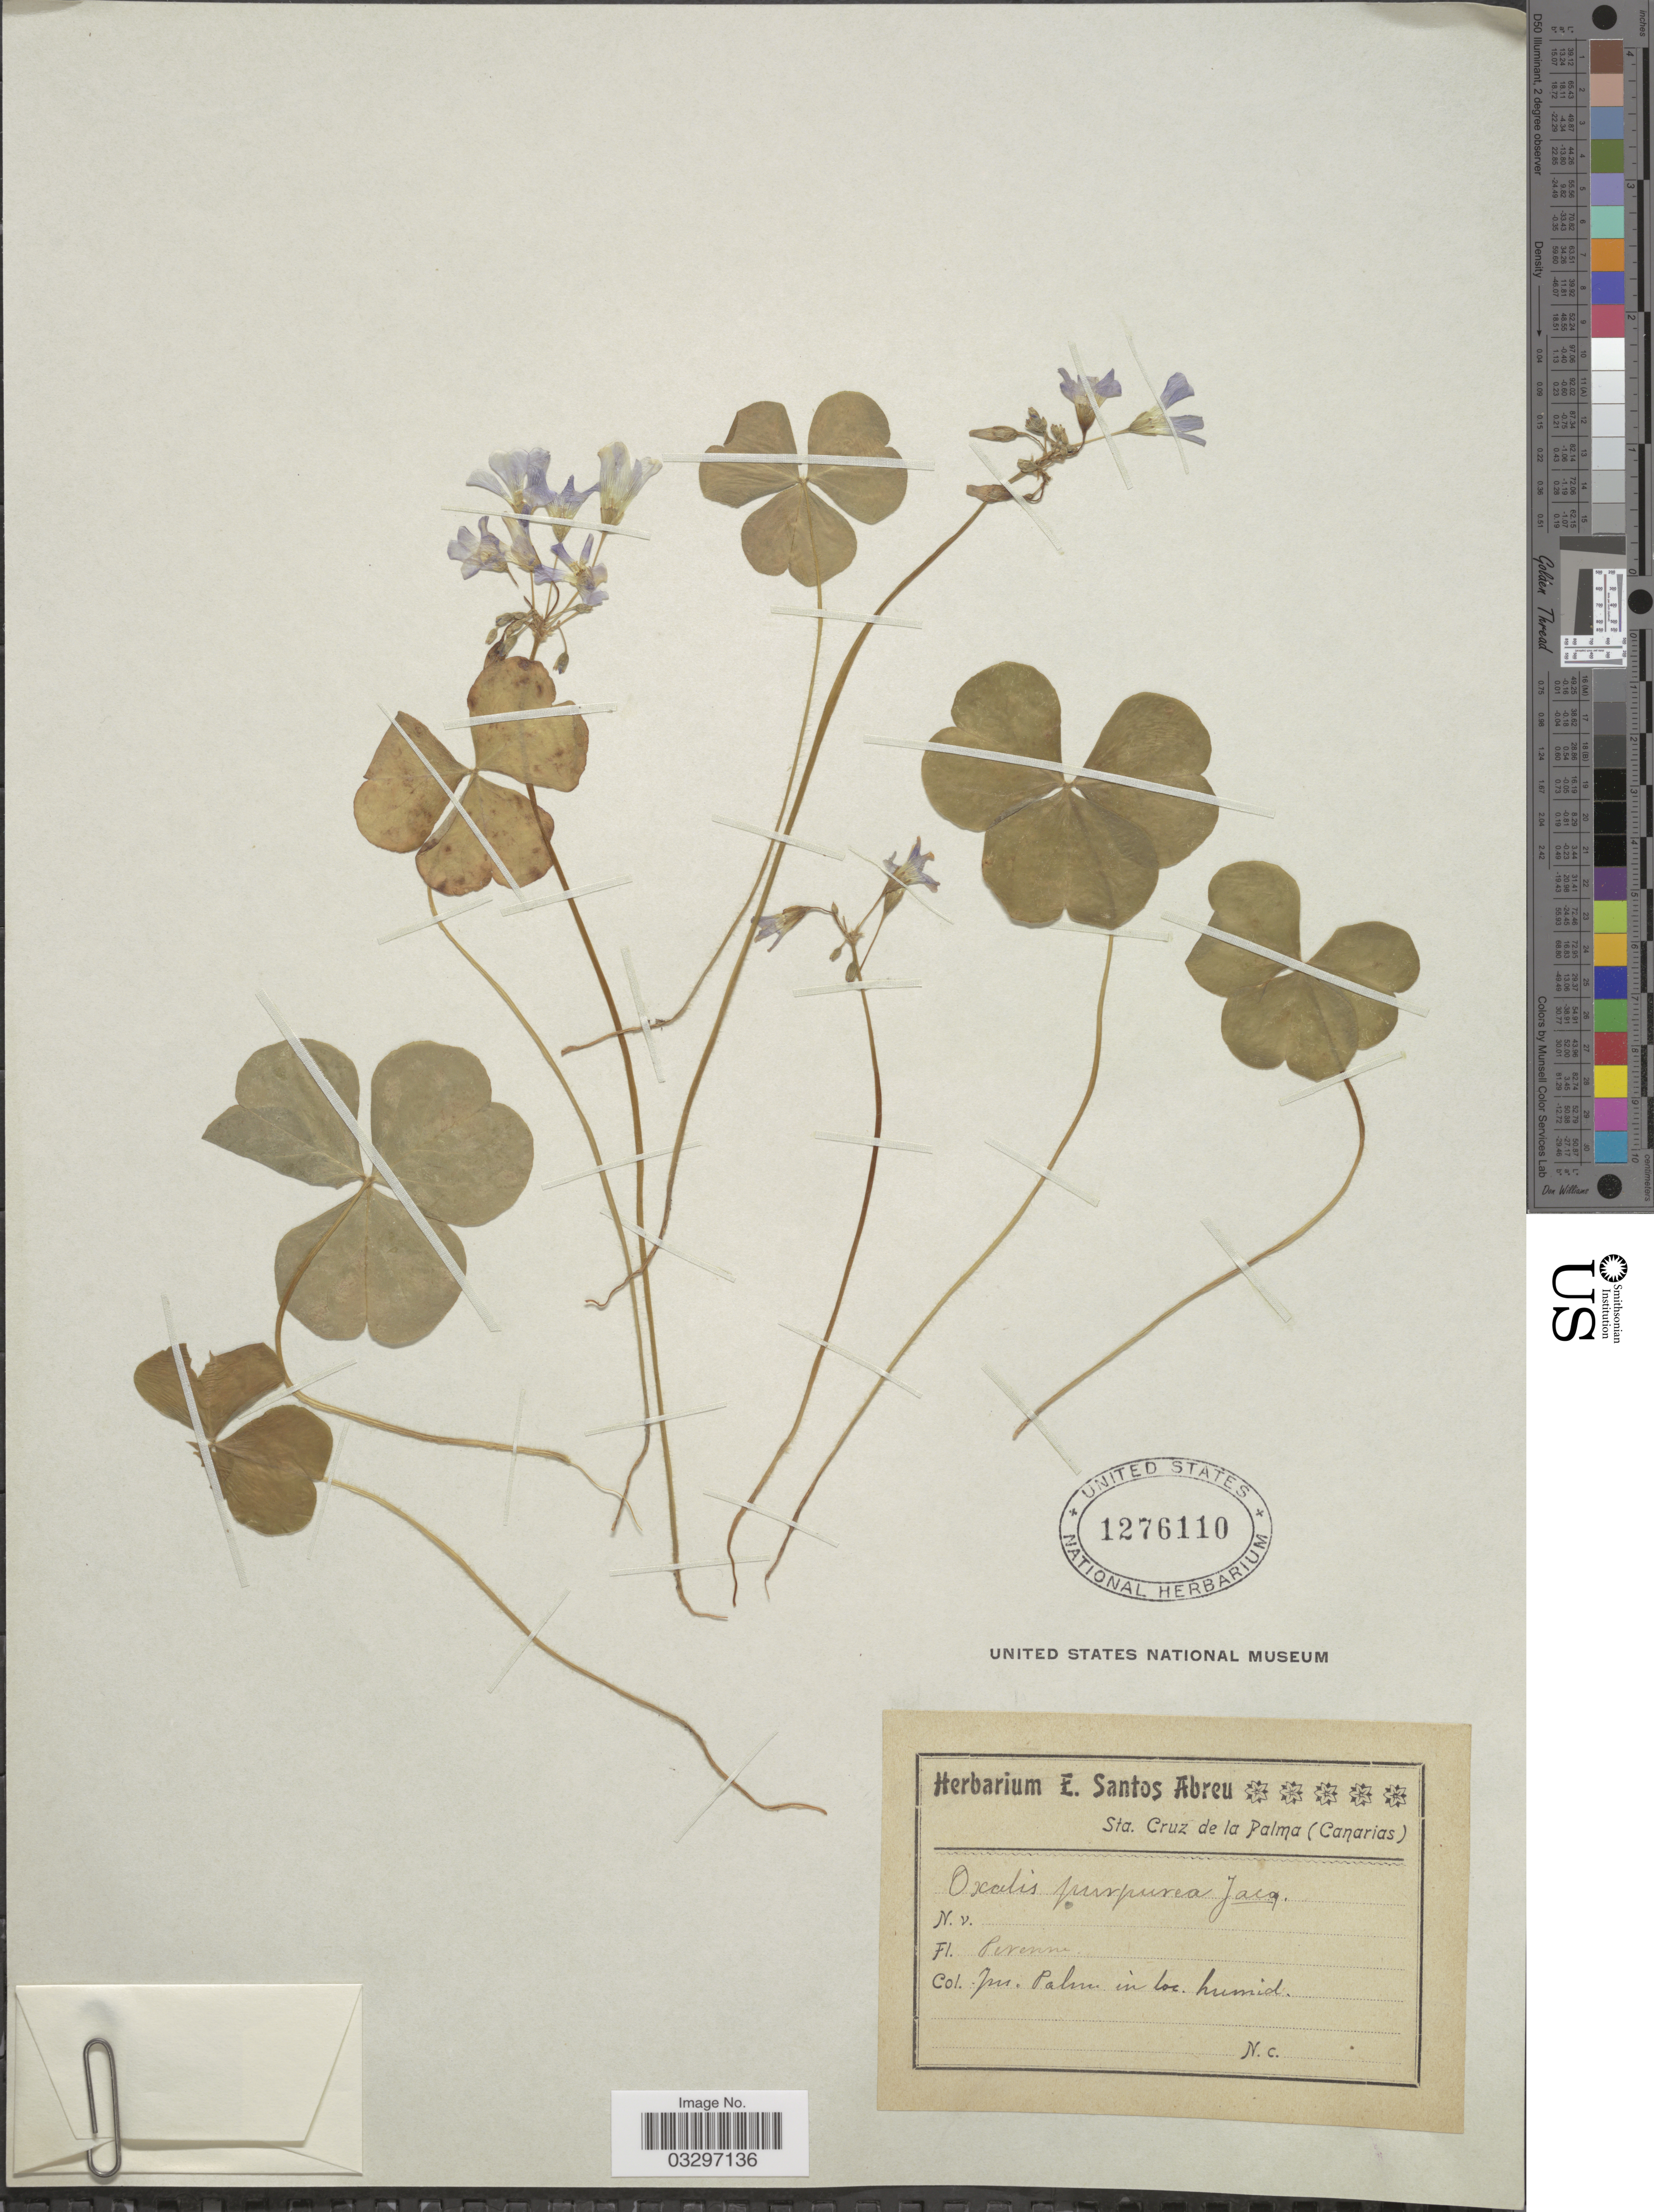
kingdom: Plantae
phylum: Tracheophyta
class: Magnoliopsida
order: Oxalidales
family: Oxalidaceae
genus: Oxalis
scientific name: Oxalis purpurata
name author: Jacq.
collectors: Ex herb. E. Santos Abreu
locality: Jus [interpreted] Palm [interpreted] in loc. humid.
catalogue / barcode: US 1276110